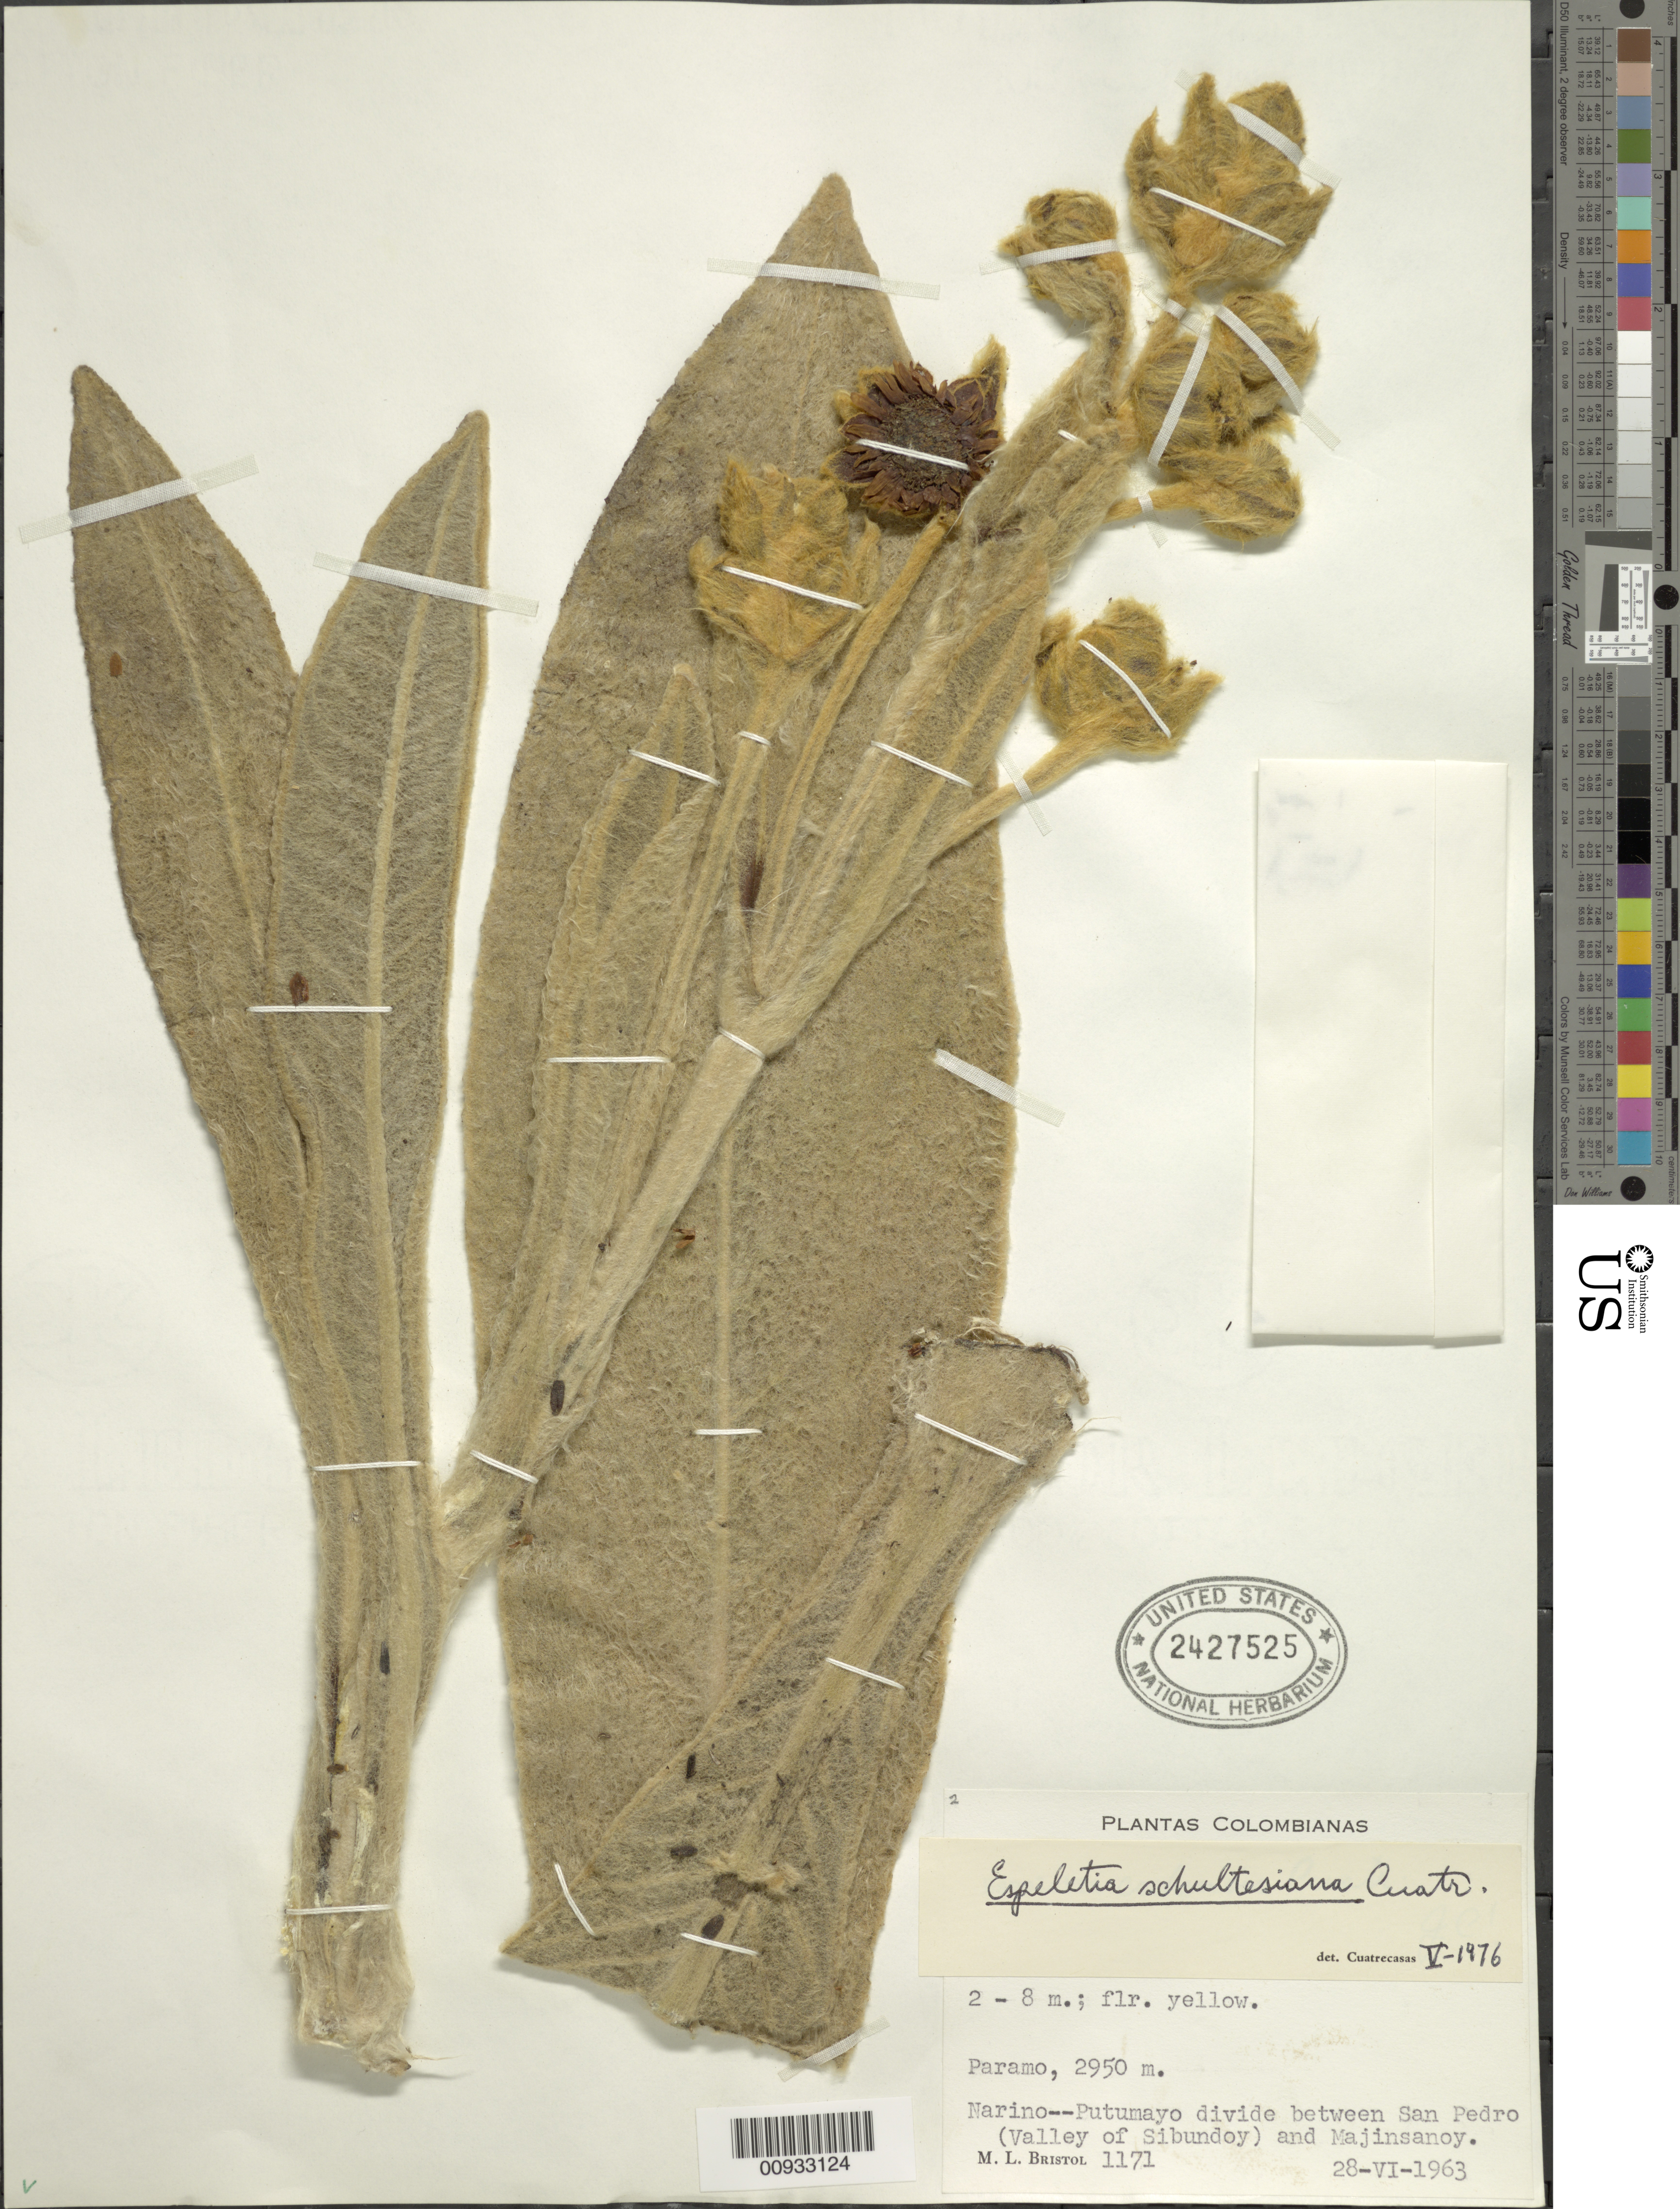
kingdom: Plantae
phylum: Tracheophyta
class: Magnoliopsida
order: Asterales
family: Asteraceae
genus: Espeletia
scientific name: Espeletia schultesiana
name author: Cuatrec.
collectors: M. L. Bristol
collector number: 1171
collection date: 1963-06-28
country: Colombia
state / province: Putumayo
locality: Nariño-Putumayo divide between San Pedro (Valley of Sibundoy) and Majinsanoy.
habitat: Páramo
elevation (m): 2950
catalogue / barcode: US 2427525